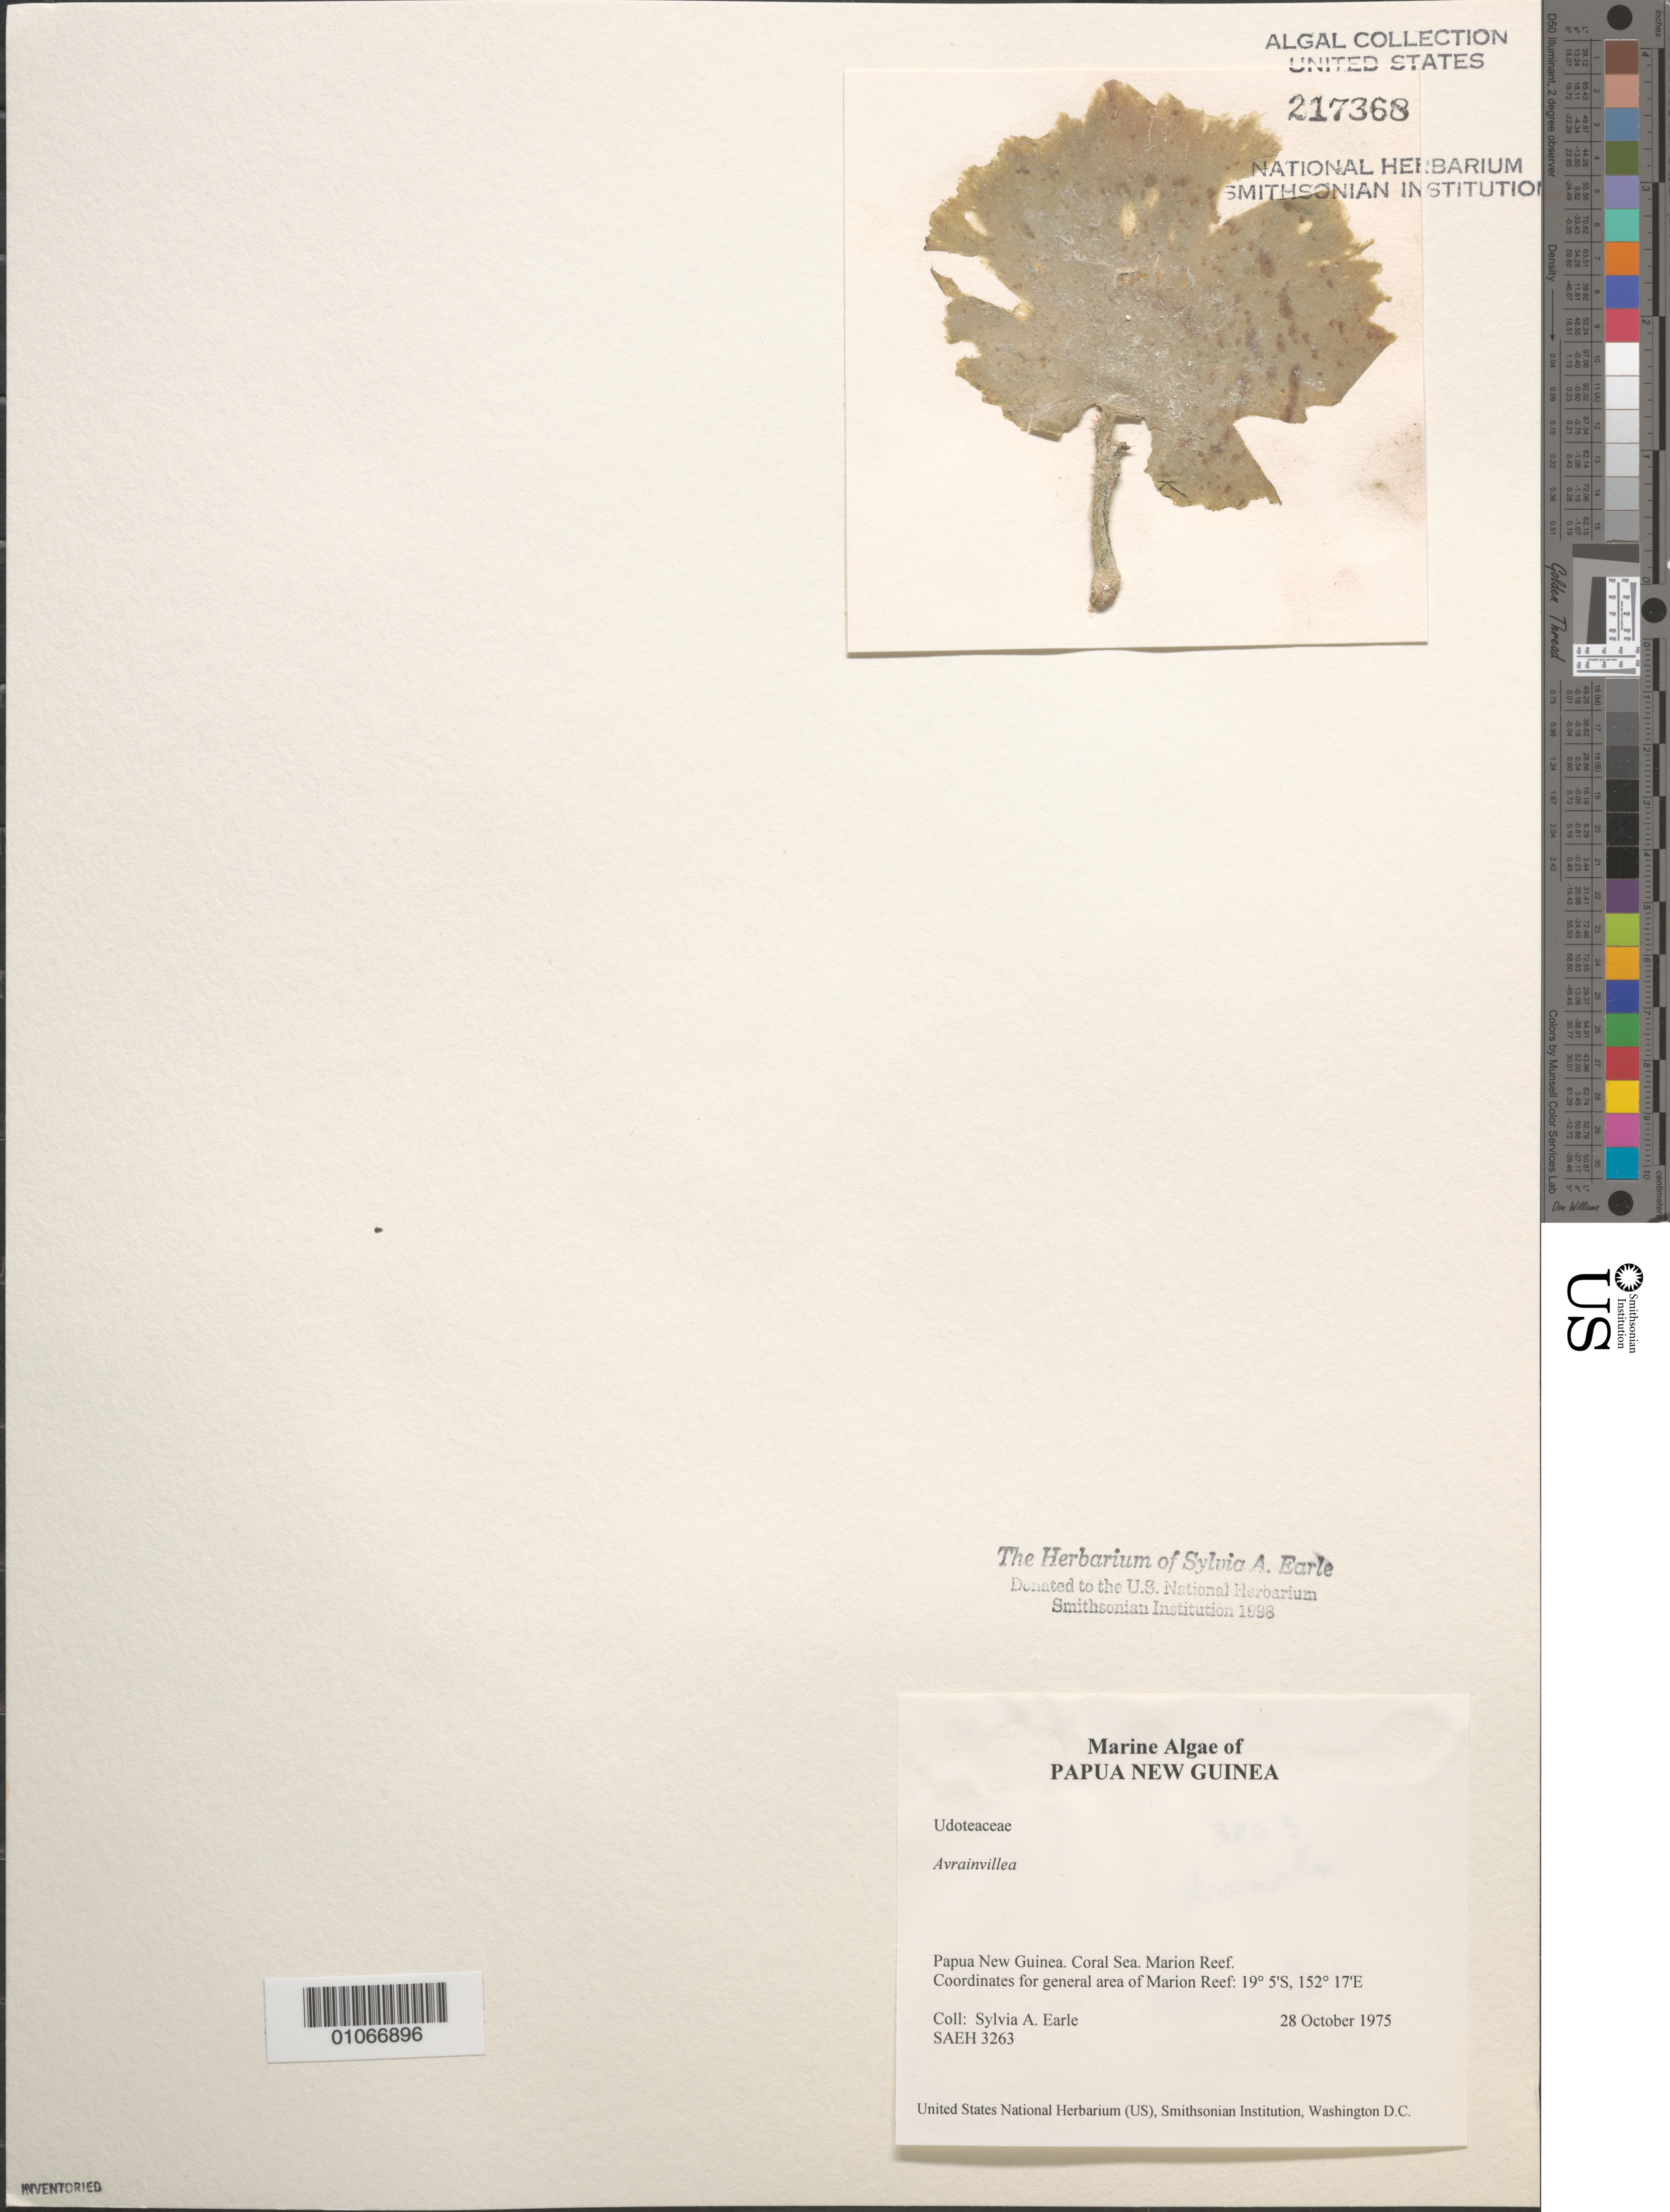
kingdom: Plantae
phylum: Chlorophyta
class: Ulvophyceae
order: Bryopsidales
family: Dichotomosiphonaceae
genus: Avrainvillea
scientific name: Avrainvillea sp.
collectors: S. A. Earle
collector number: SAEH 3263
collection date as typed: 28 Oct 1975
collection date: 1975-10-28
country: Australia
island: Marion Reef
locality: Coral Sea, Marion Reef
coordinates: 19 5'S, 152 17'E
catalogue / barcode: US 217368